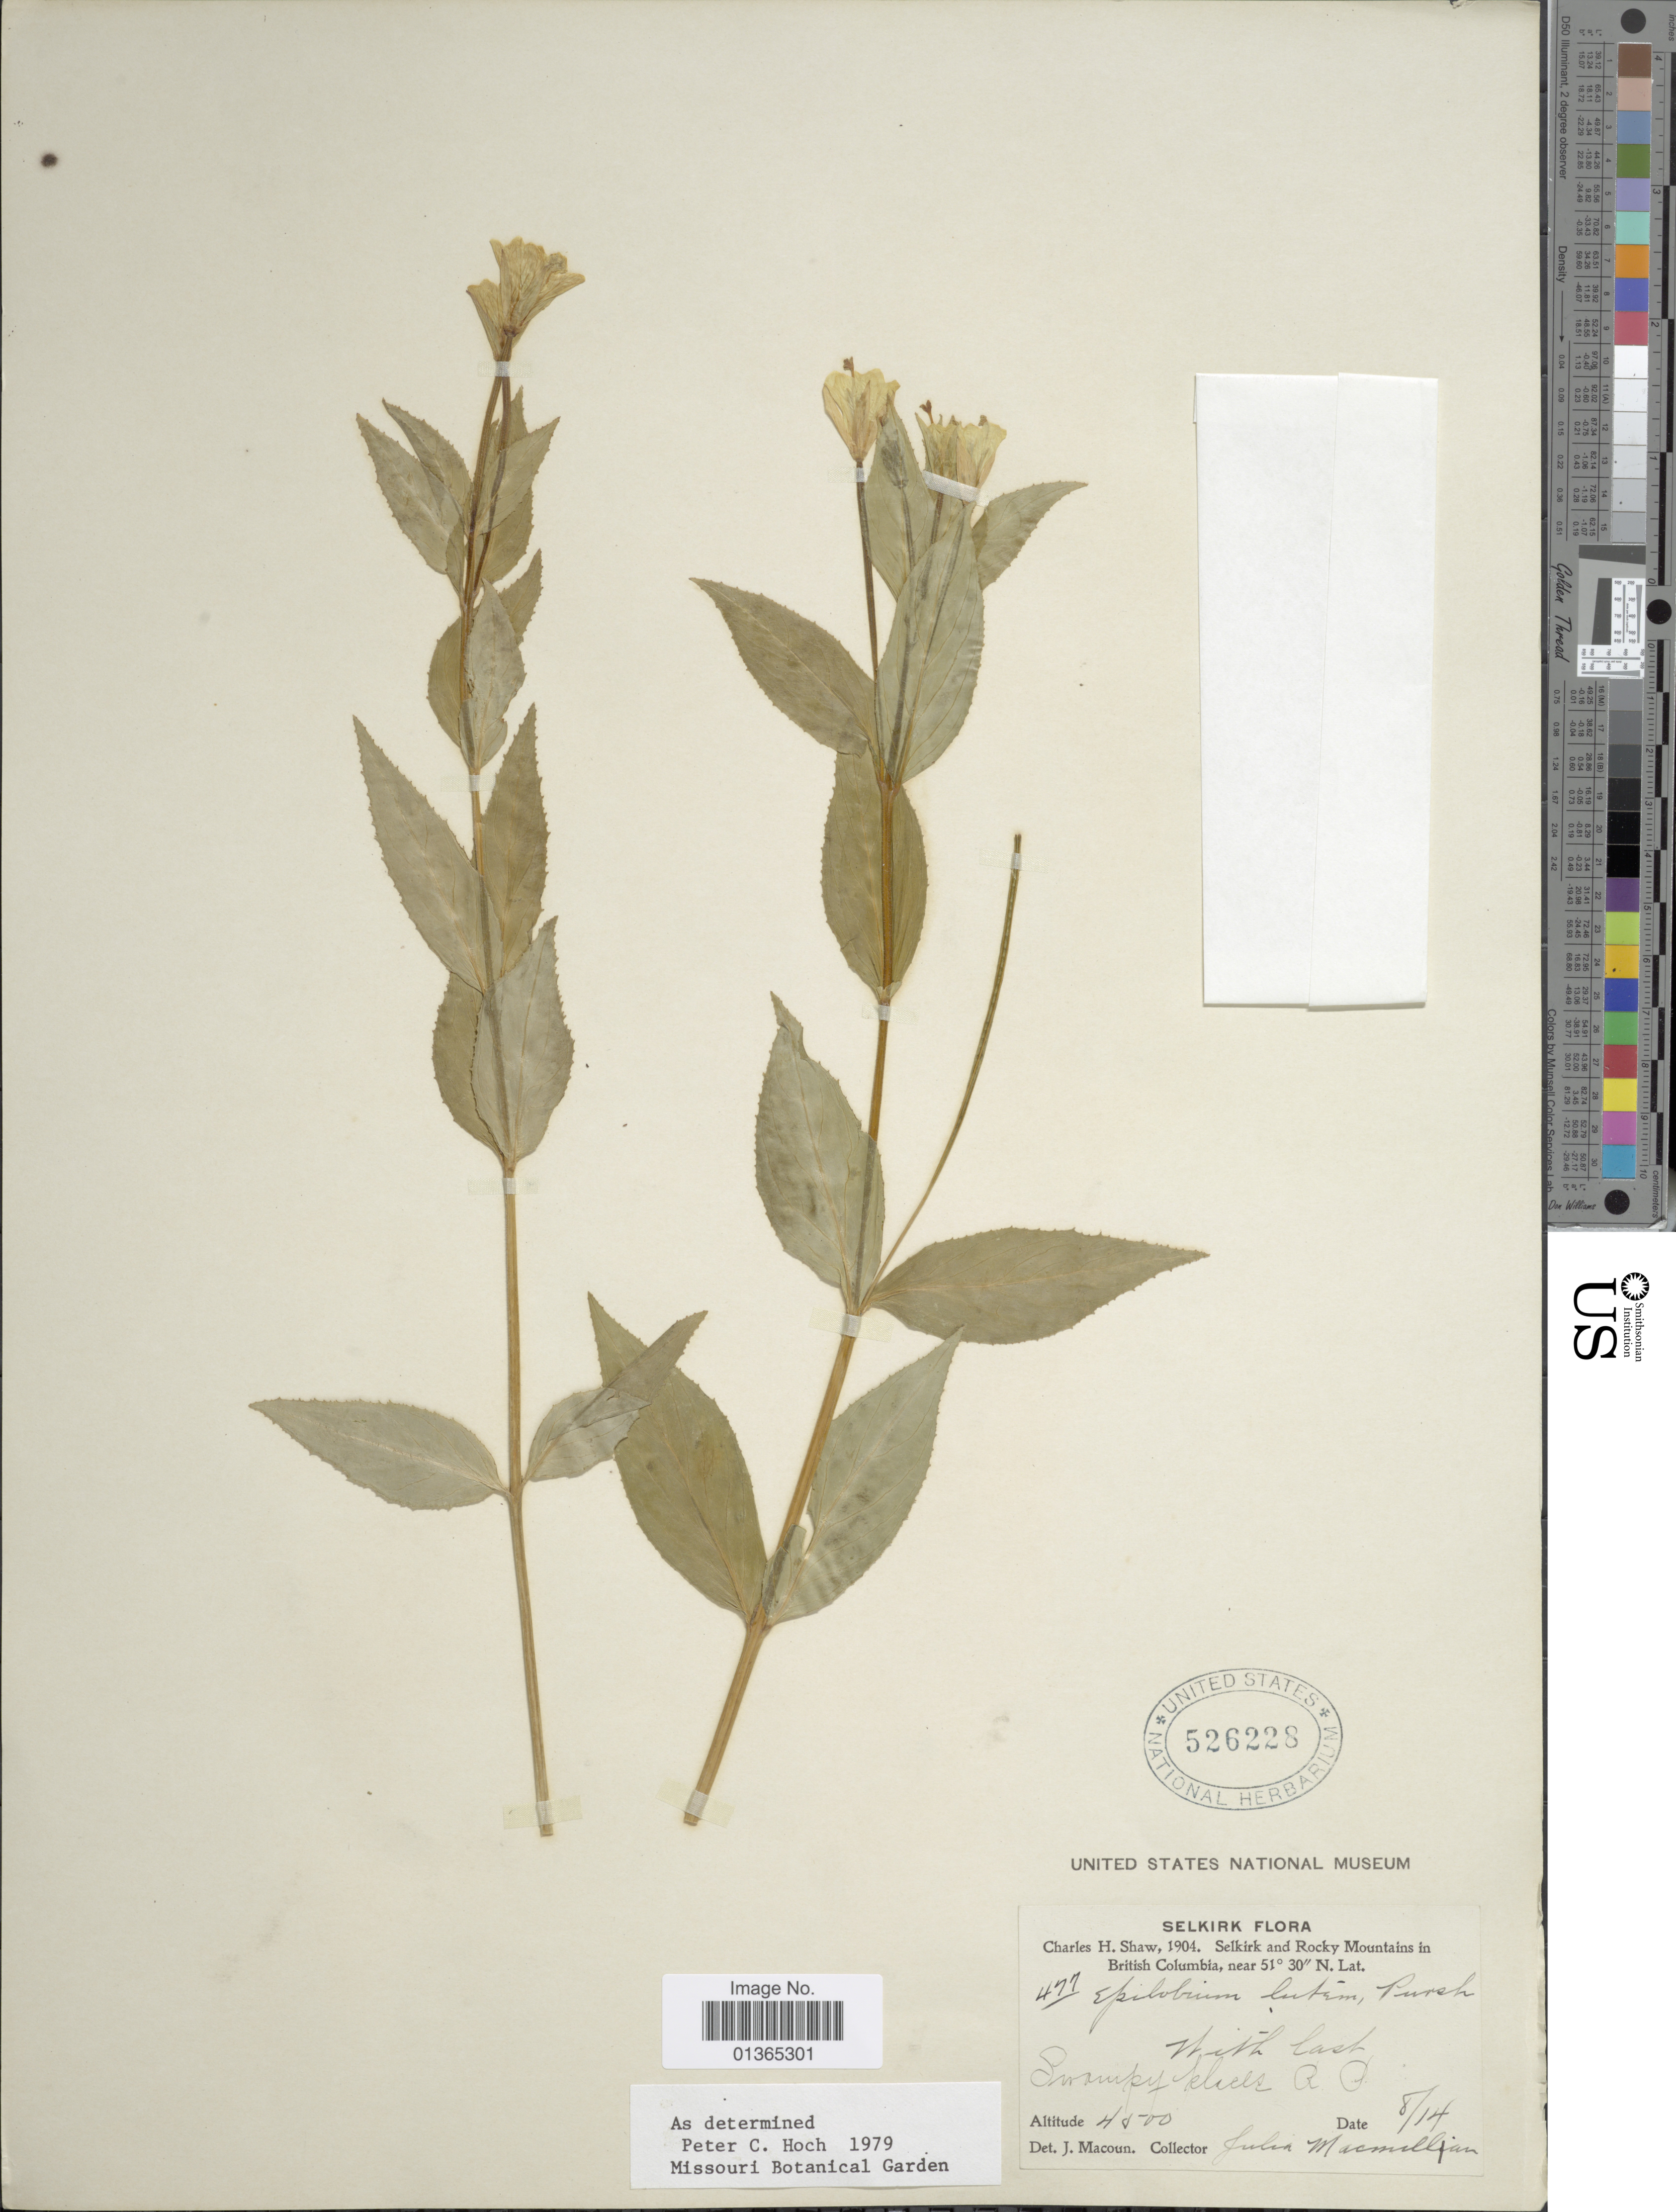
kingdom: Plantae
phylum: Tracheophyta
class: Magnoliopsida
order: Myrtales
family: Onagraceae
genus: Epilobium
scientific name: Epilobium luteum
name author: Pursh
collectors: J. MacMillan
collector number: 477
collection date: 1904-08-14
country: Canada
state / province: British Columbia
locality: Selkirk and Rocky Mountains.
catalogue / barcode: US 526228